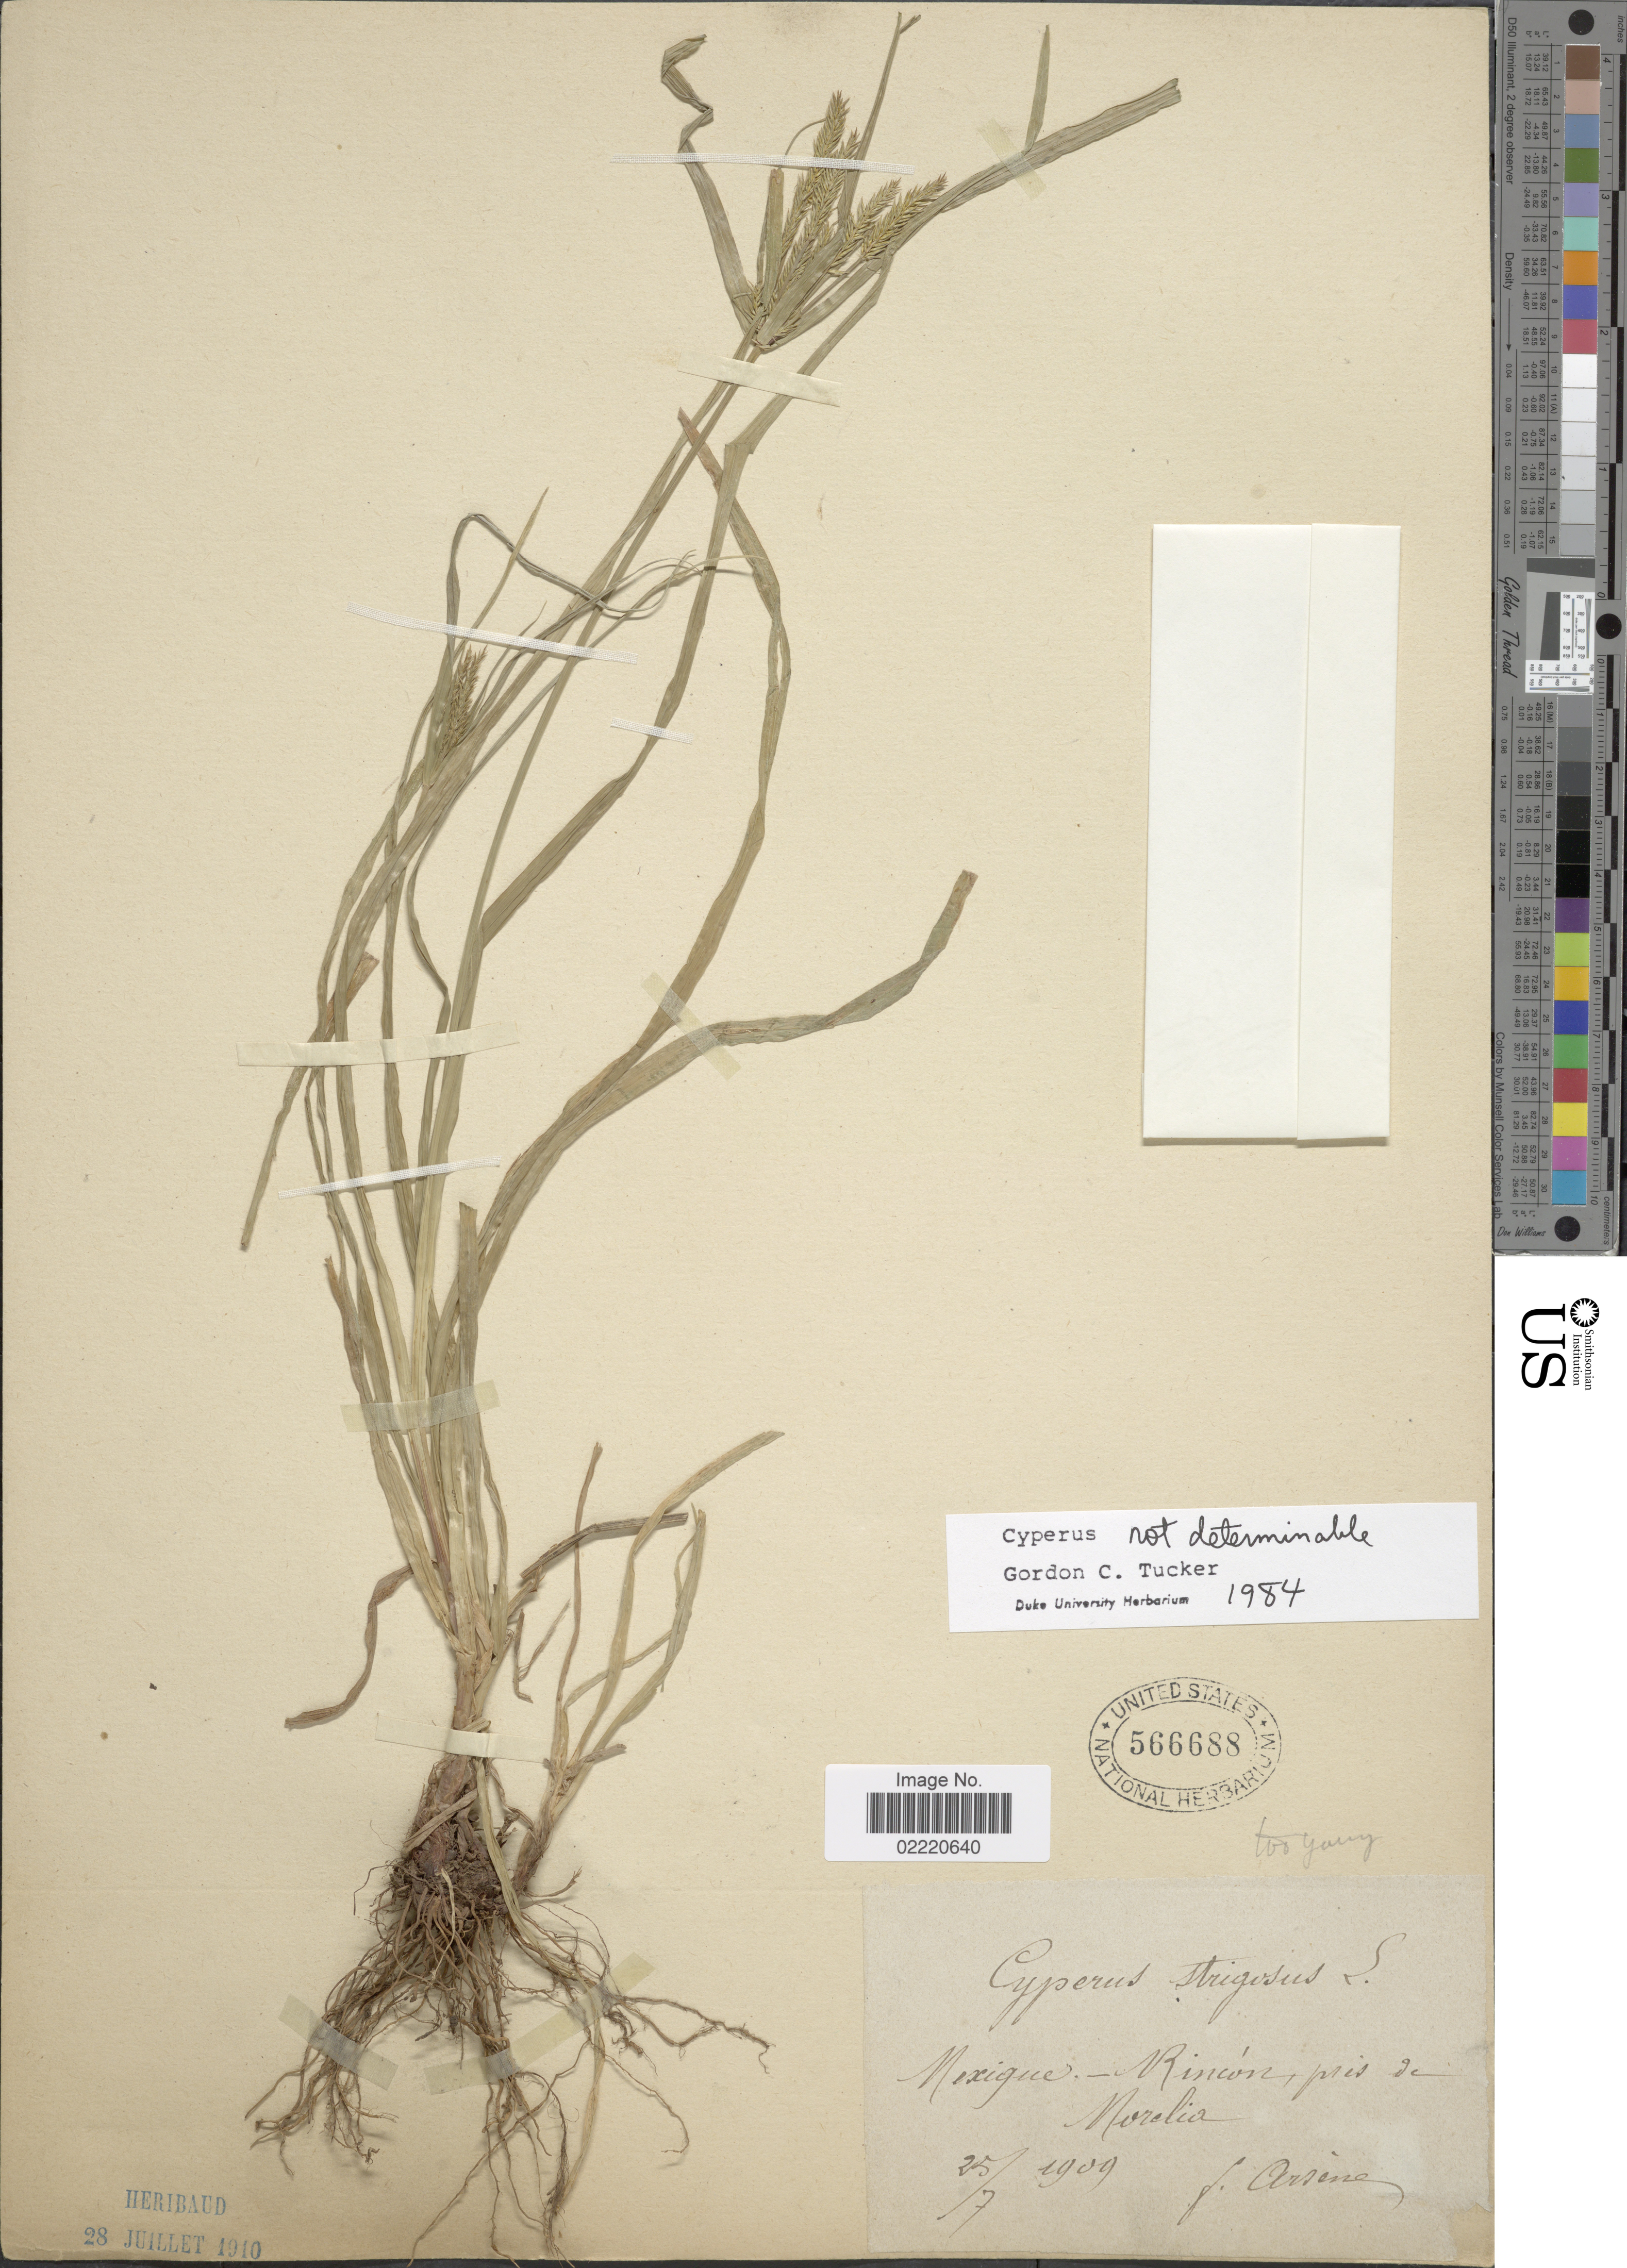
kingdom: Plantae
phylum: Tracheophyta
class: Liliopsida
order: Poales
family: Cyperaceae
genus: Cyperus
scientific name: Cyperus sp.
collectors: F. Arsène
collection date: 1909-07-25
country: Mexico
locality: Rincon, pres de Morelia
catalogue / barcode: US 566688